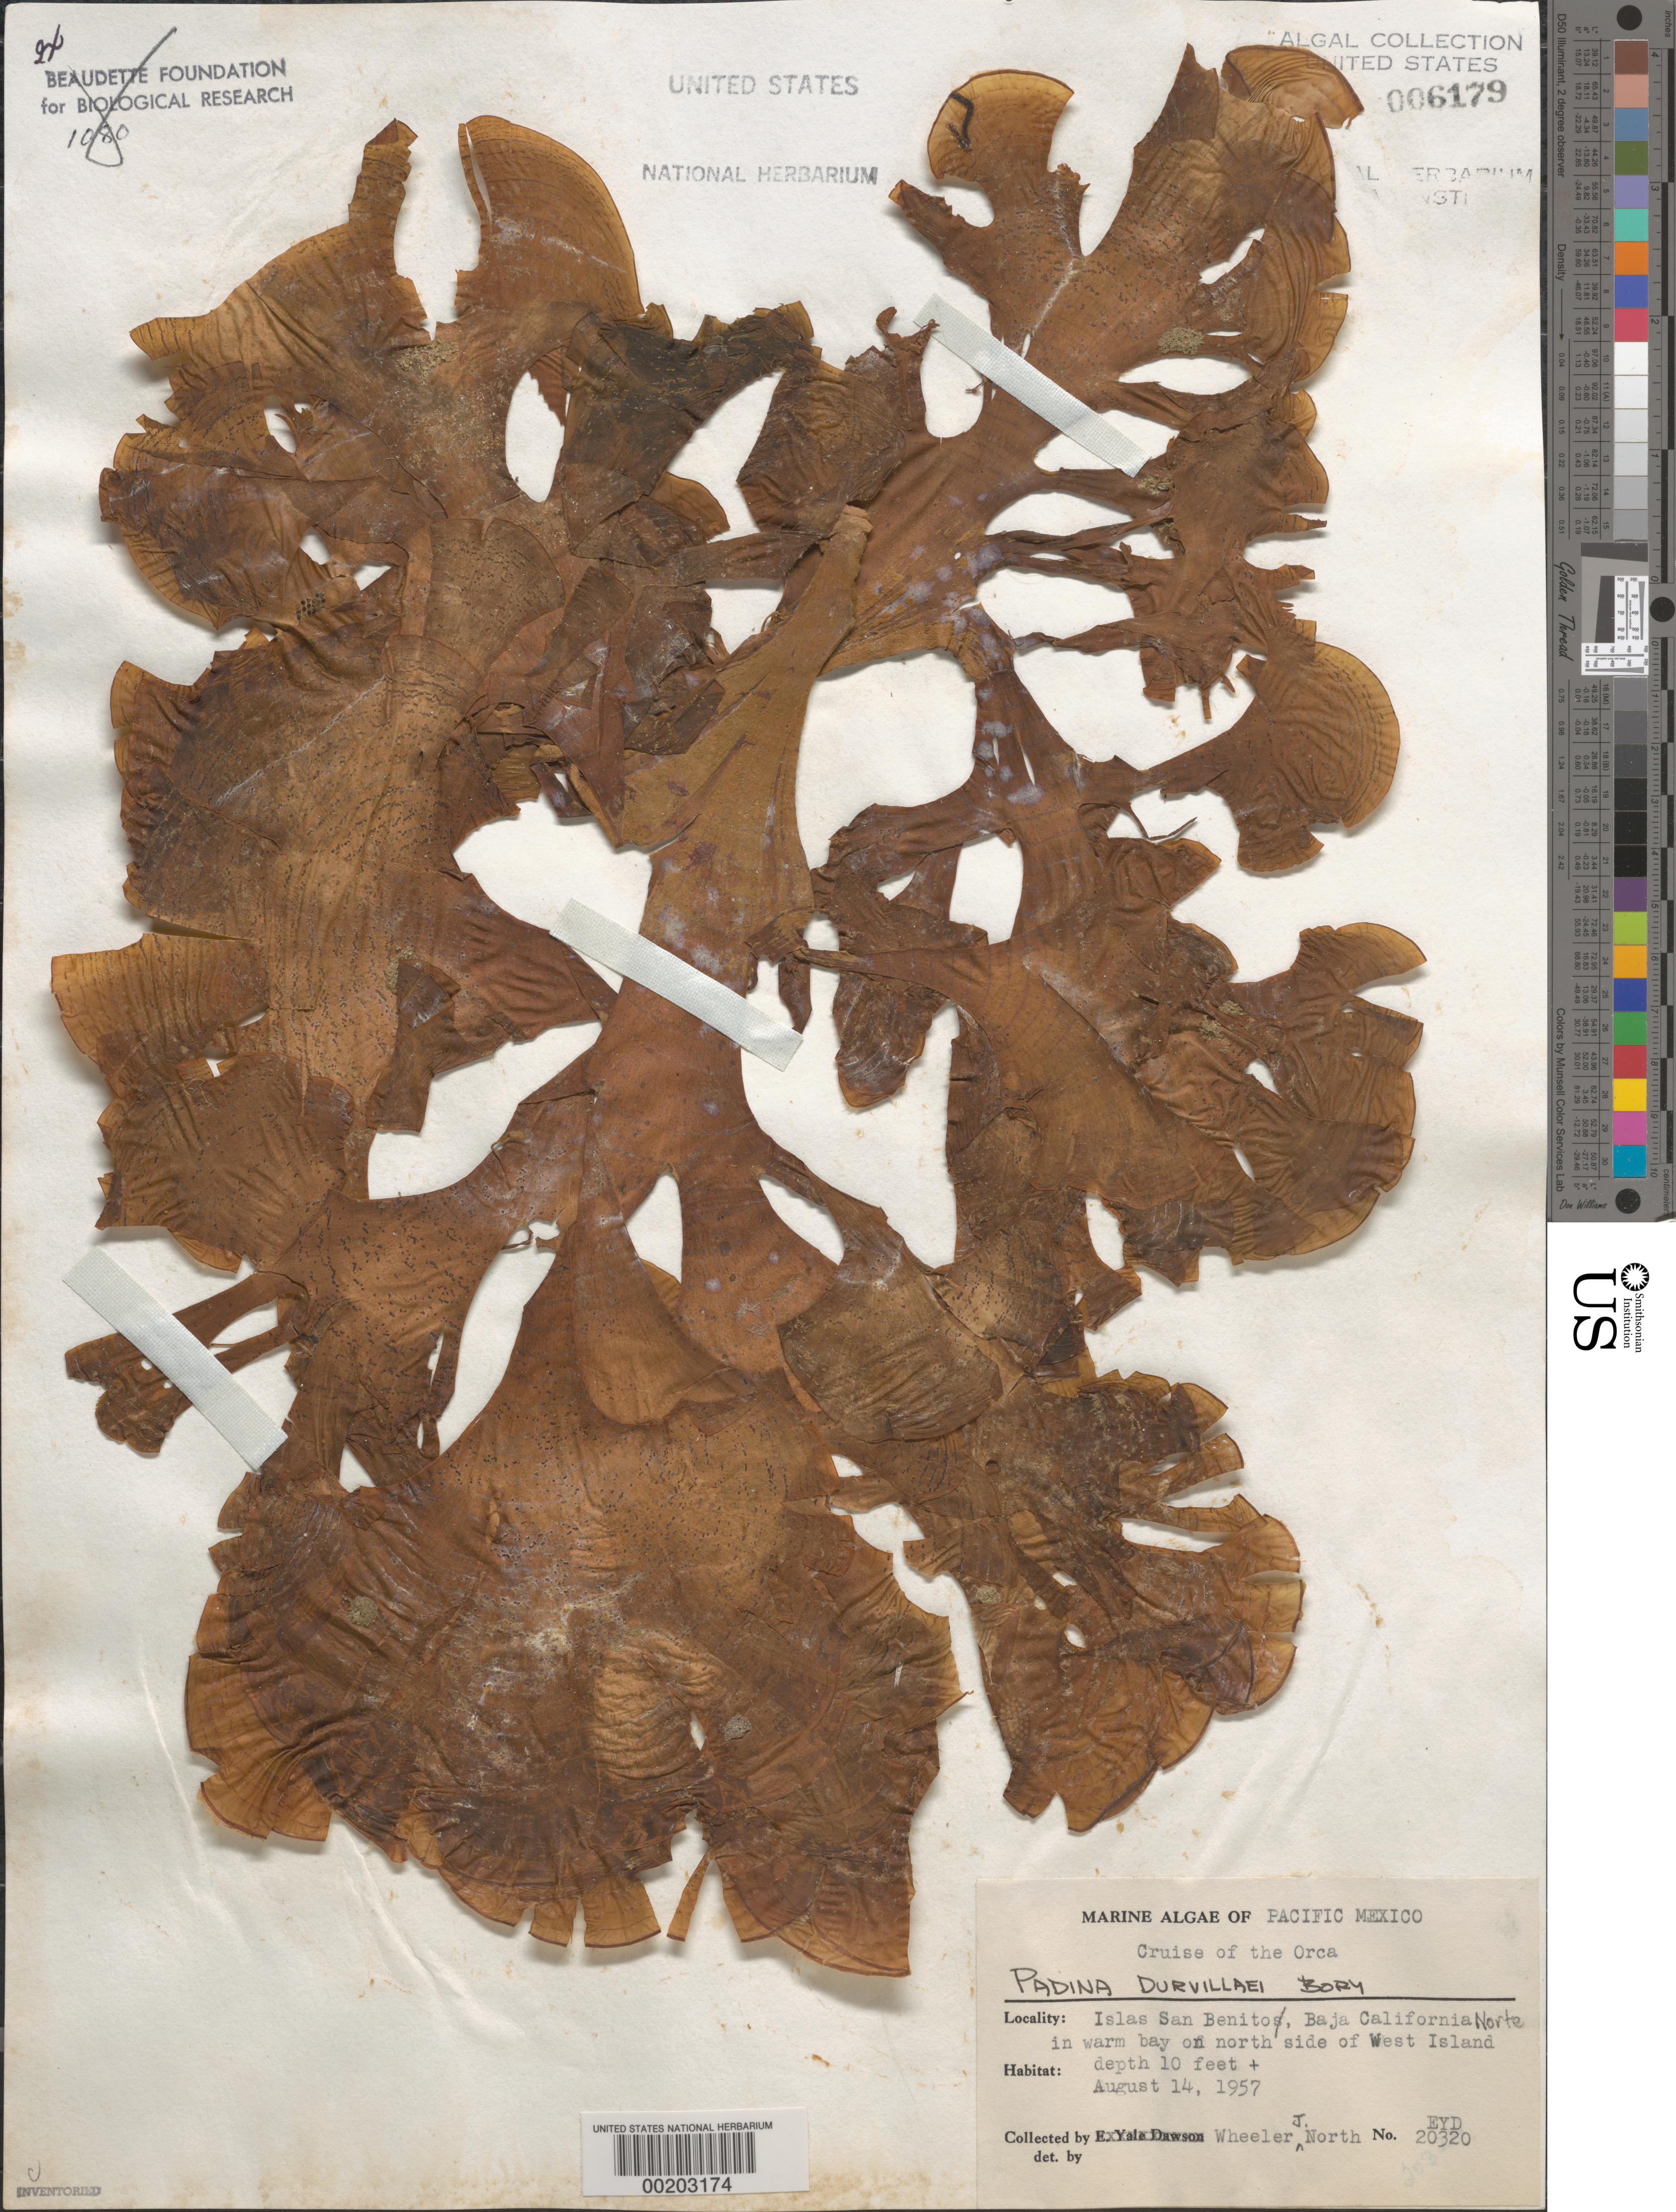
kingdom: Chromista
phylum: Ochrophyta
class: Phaeophyceae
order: Dictyotales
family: Dictyotaceae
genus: Padina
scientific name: Padina durvillaei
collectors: W. North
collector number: EYD 20320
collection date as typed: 14 Aug 1957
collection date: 1957-08-14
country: Mexico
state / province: Baja California Norte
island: West Island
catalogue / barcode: US 6179